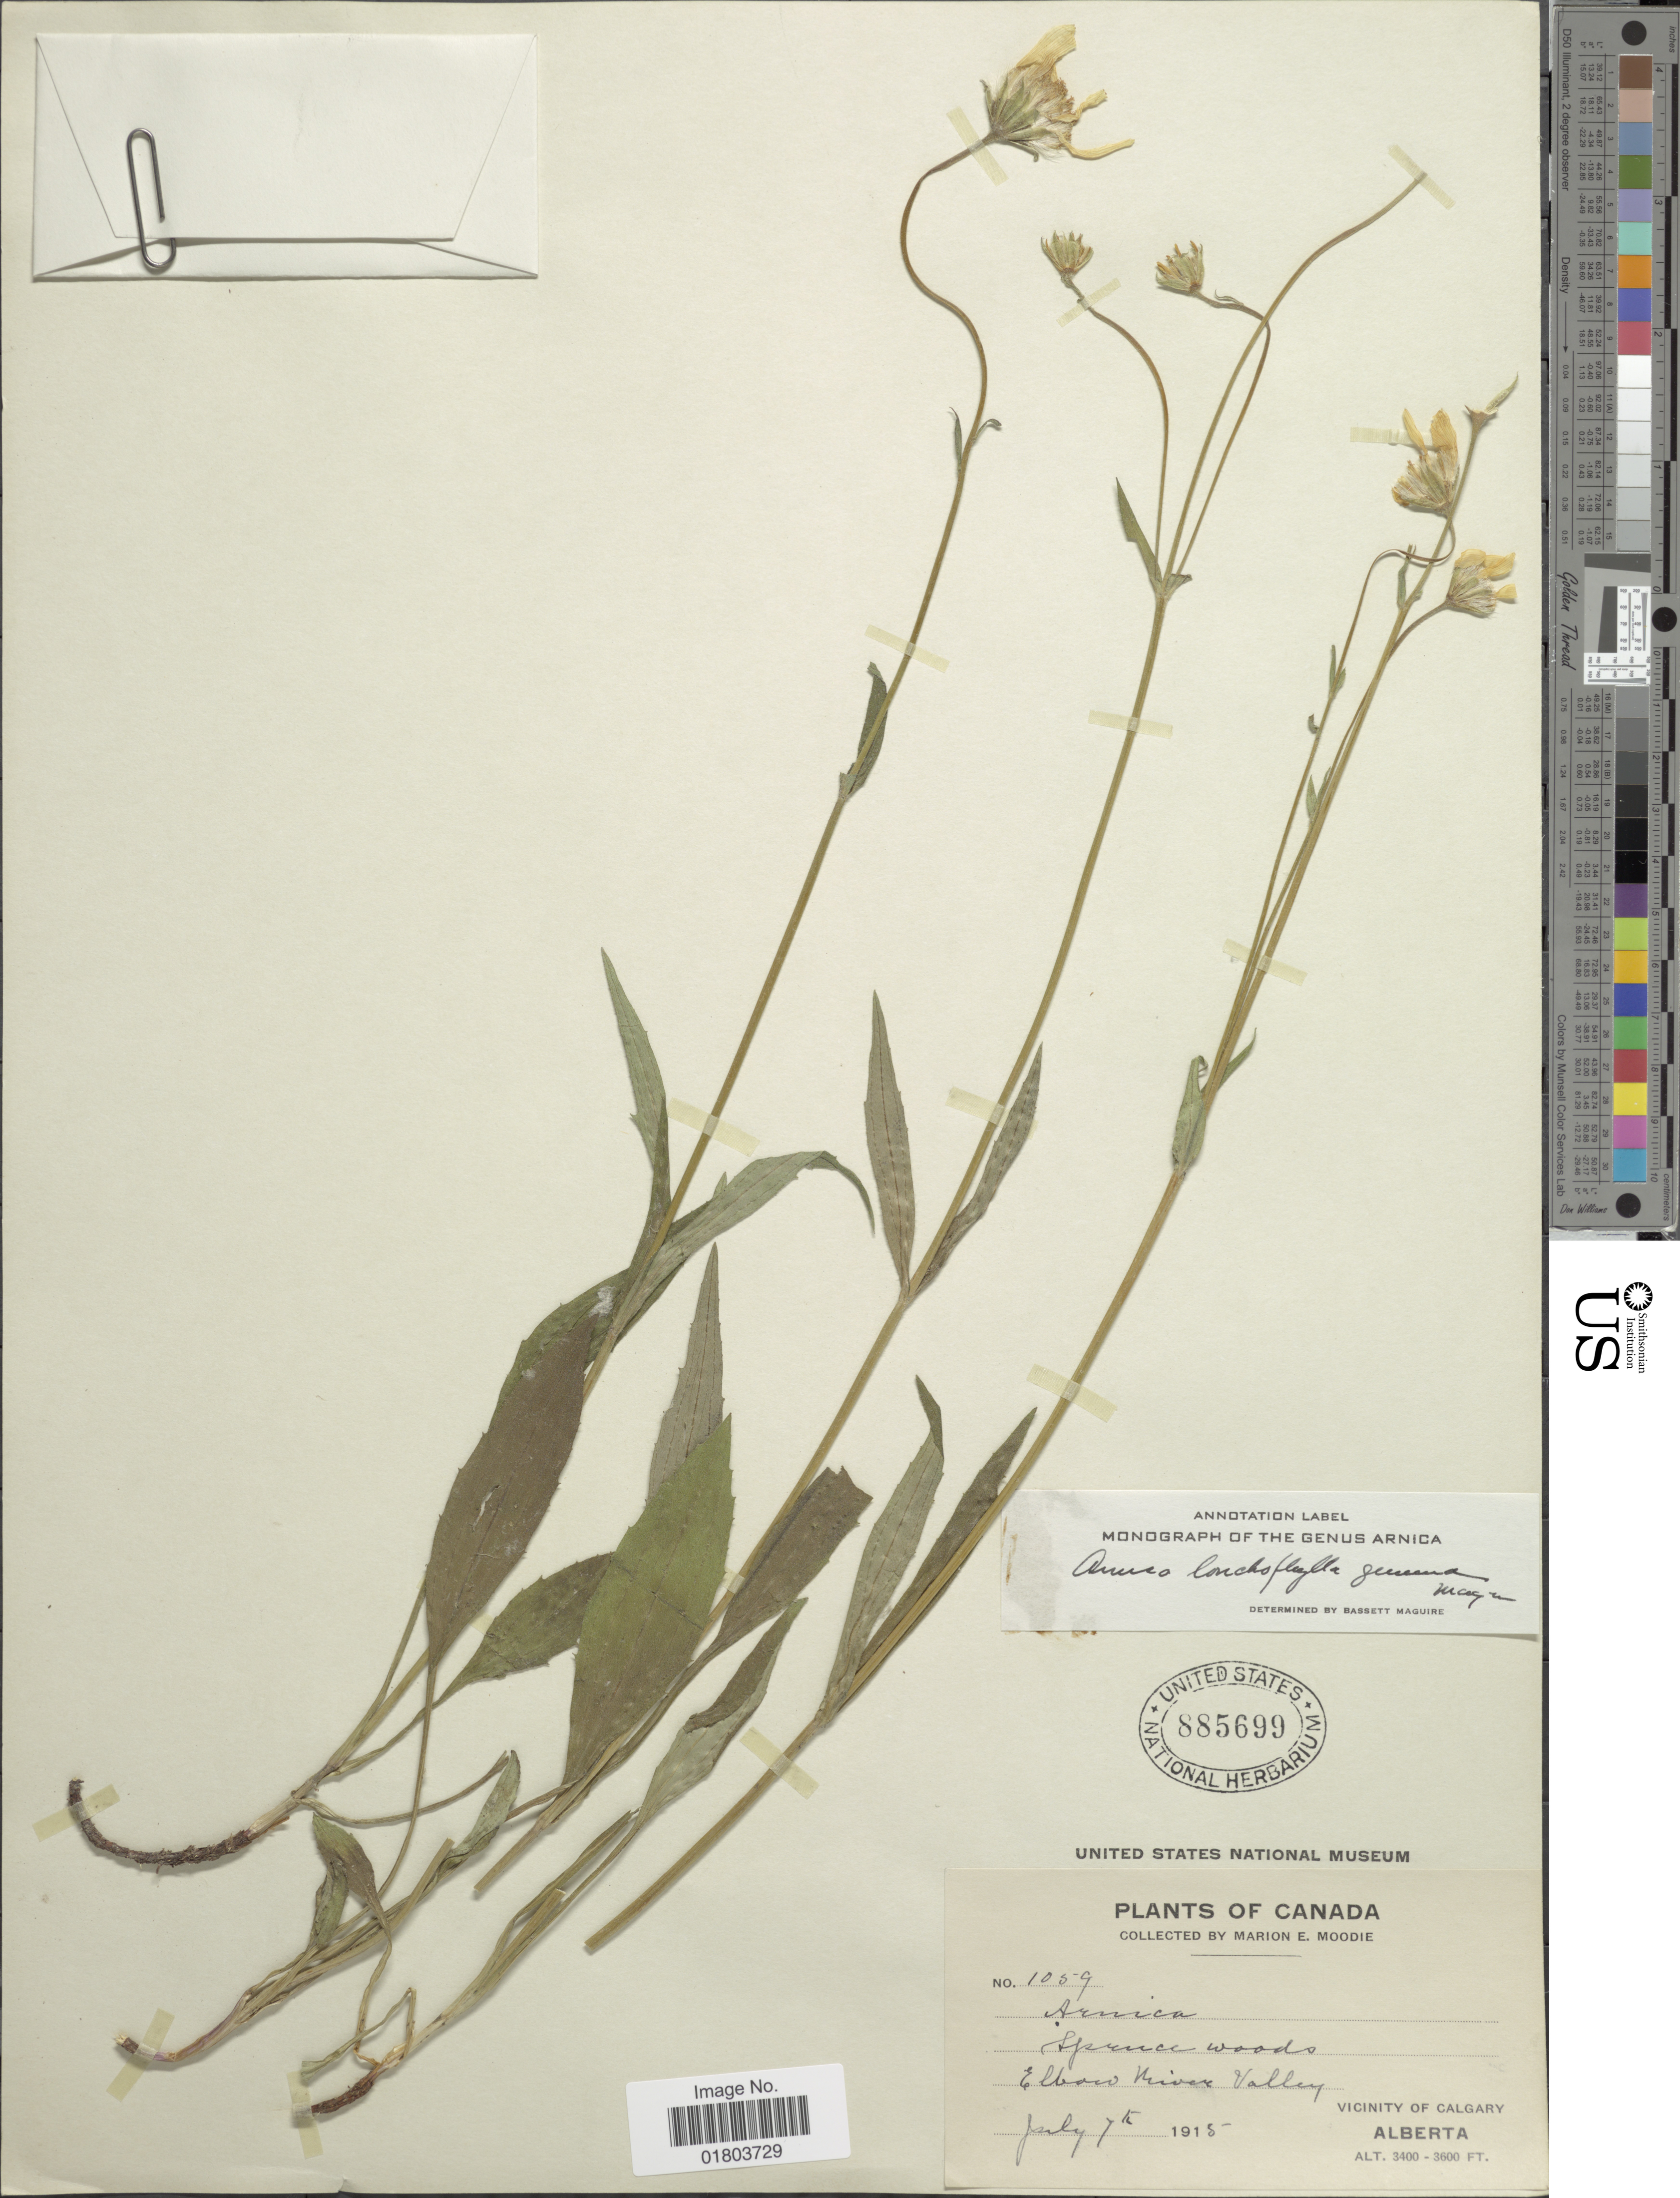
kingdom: Plantae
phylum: Tracheophyta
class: Magnoliopsida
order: Asterales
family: Asteraceae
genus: Arnica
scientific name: Arnica lonchophylla subsp. genuina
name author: Maguire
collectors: M. E. Moodie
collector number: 1059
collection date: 1915-07-07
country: Canada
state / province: Alberta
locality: Spruce woods, Elbow River Valley, Vicinity of Calgary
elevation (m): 1036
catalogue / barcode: US 885699